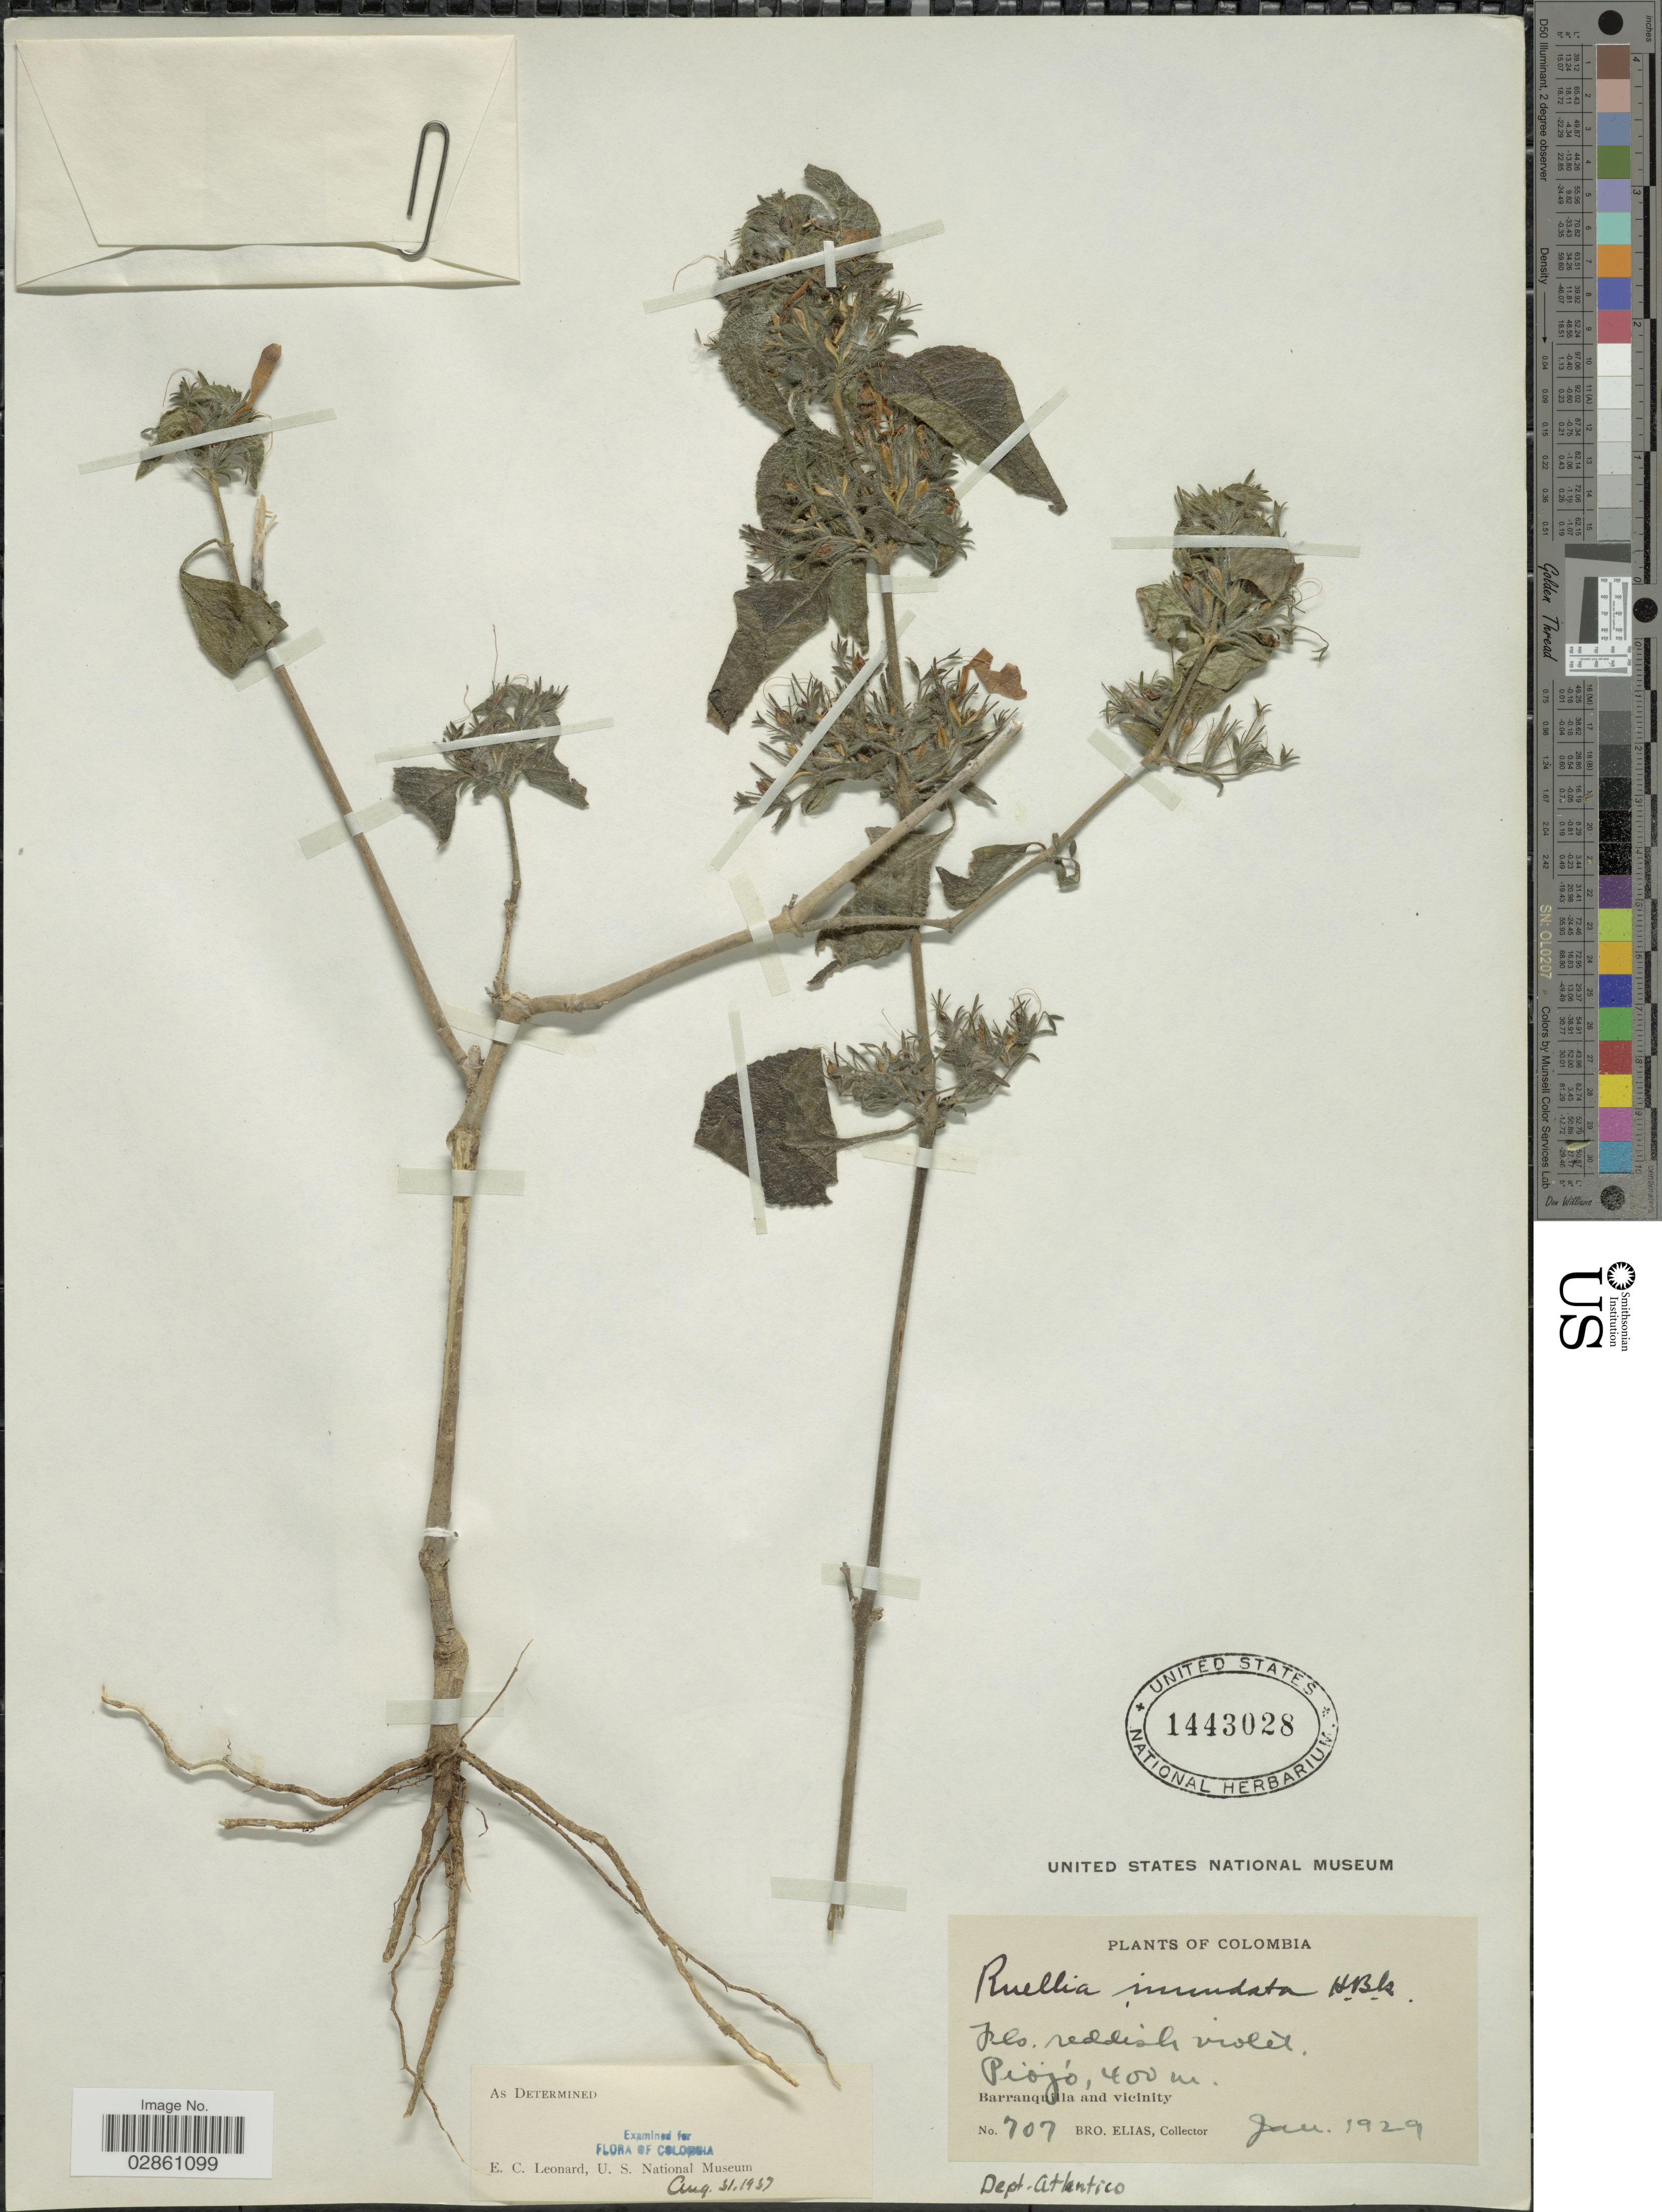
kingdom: Plantae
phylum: Tracheophyta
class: Magnoliopsida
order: Lamiales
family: Acanthaceae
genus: Ruellia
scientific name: Ruellia inundata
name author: Kunth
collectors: Bro. Elias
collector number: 707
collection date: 1929-01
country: Colombia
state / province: Atlántico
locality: Piojo. Barranquilla and vicinity. Dept. Atlantico.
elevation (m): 400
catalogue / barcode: US 1443028